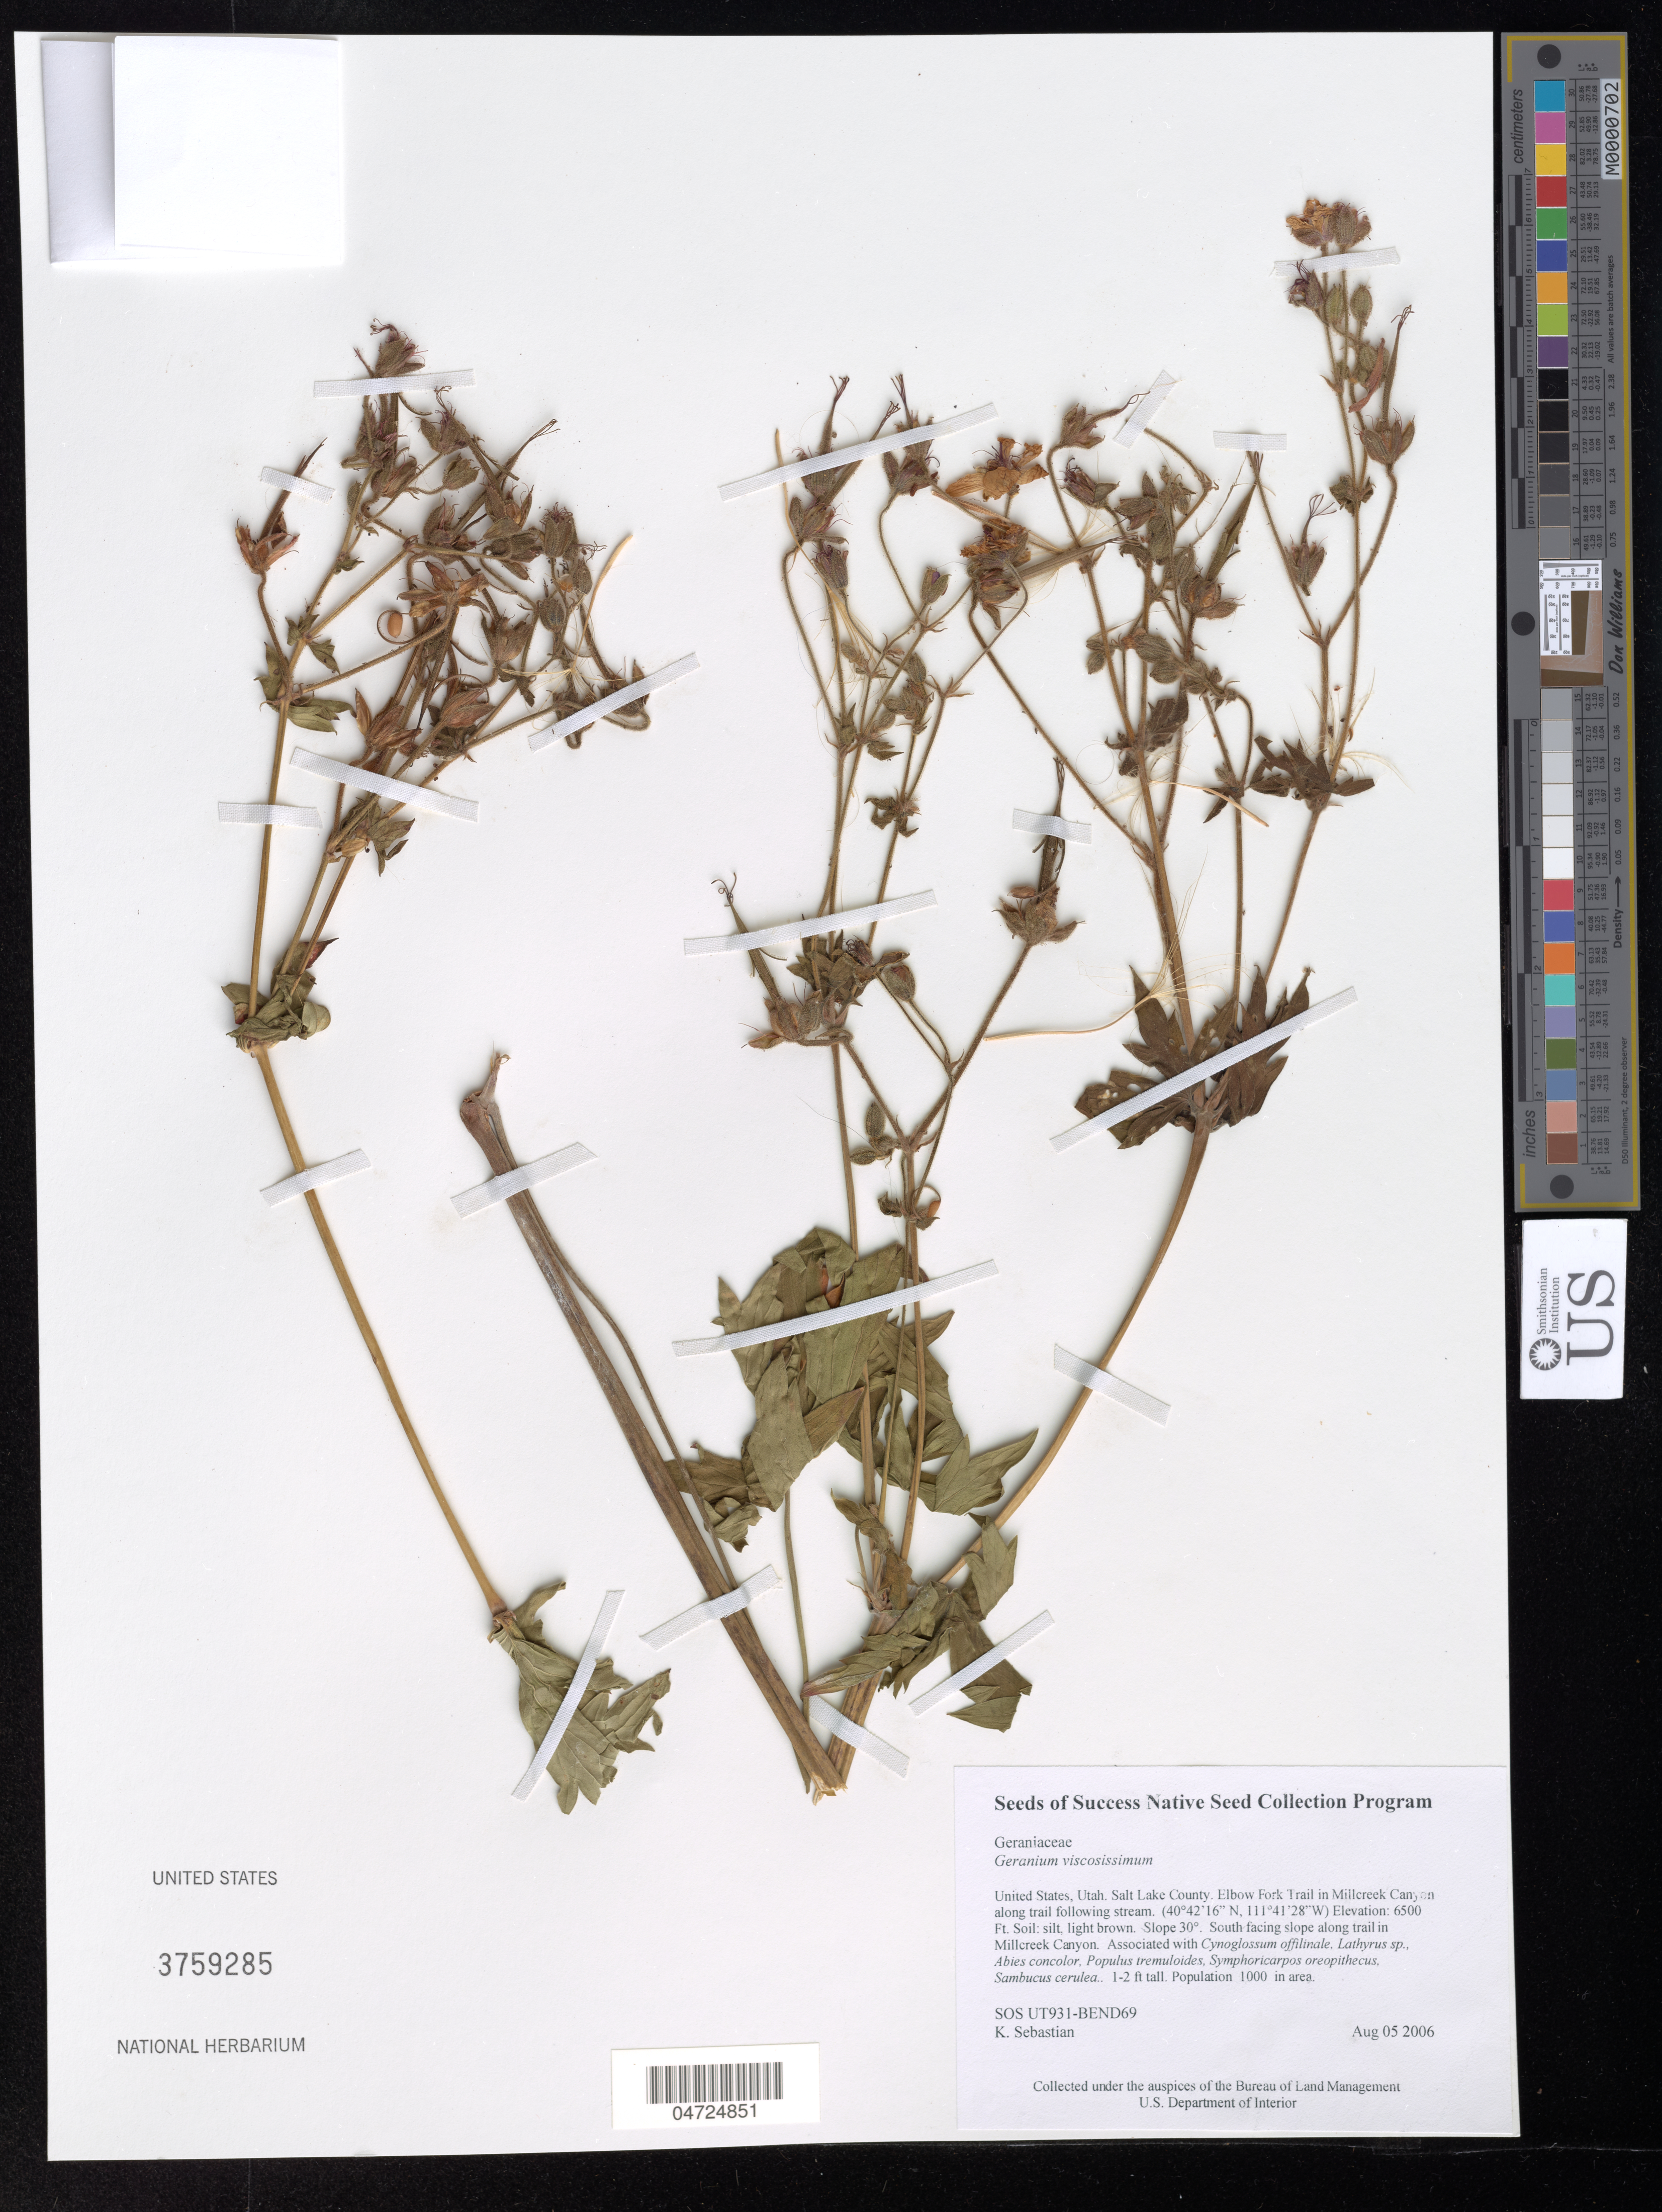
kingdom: Plantae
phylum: Tracheophyta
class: Magnoliopsida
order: Geraniales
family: Geraniaceae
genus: Geranium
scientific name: Geranium viscosissimum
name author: Fisch. & C.A. Mey.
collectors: K. Sebastian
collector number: SOS UT931-BEND69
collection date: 2006-08-05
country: United States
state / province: Utah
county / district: Salt Lake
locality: Salt Lake County. Elbow Fork Trail in Millcreek Canyon along trail following stream. South facing slope along trail in Millcreek Canyon.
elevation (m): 1981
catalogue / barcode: US 3759285